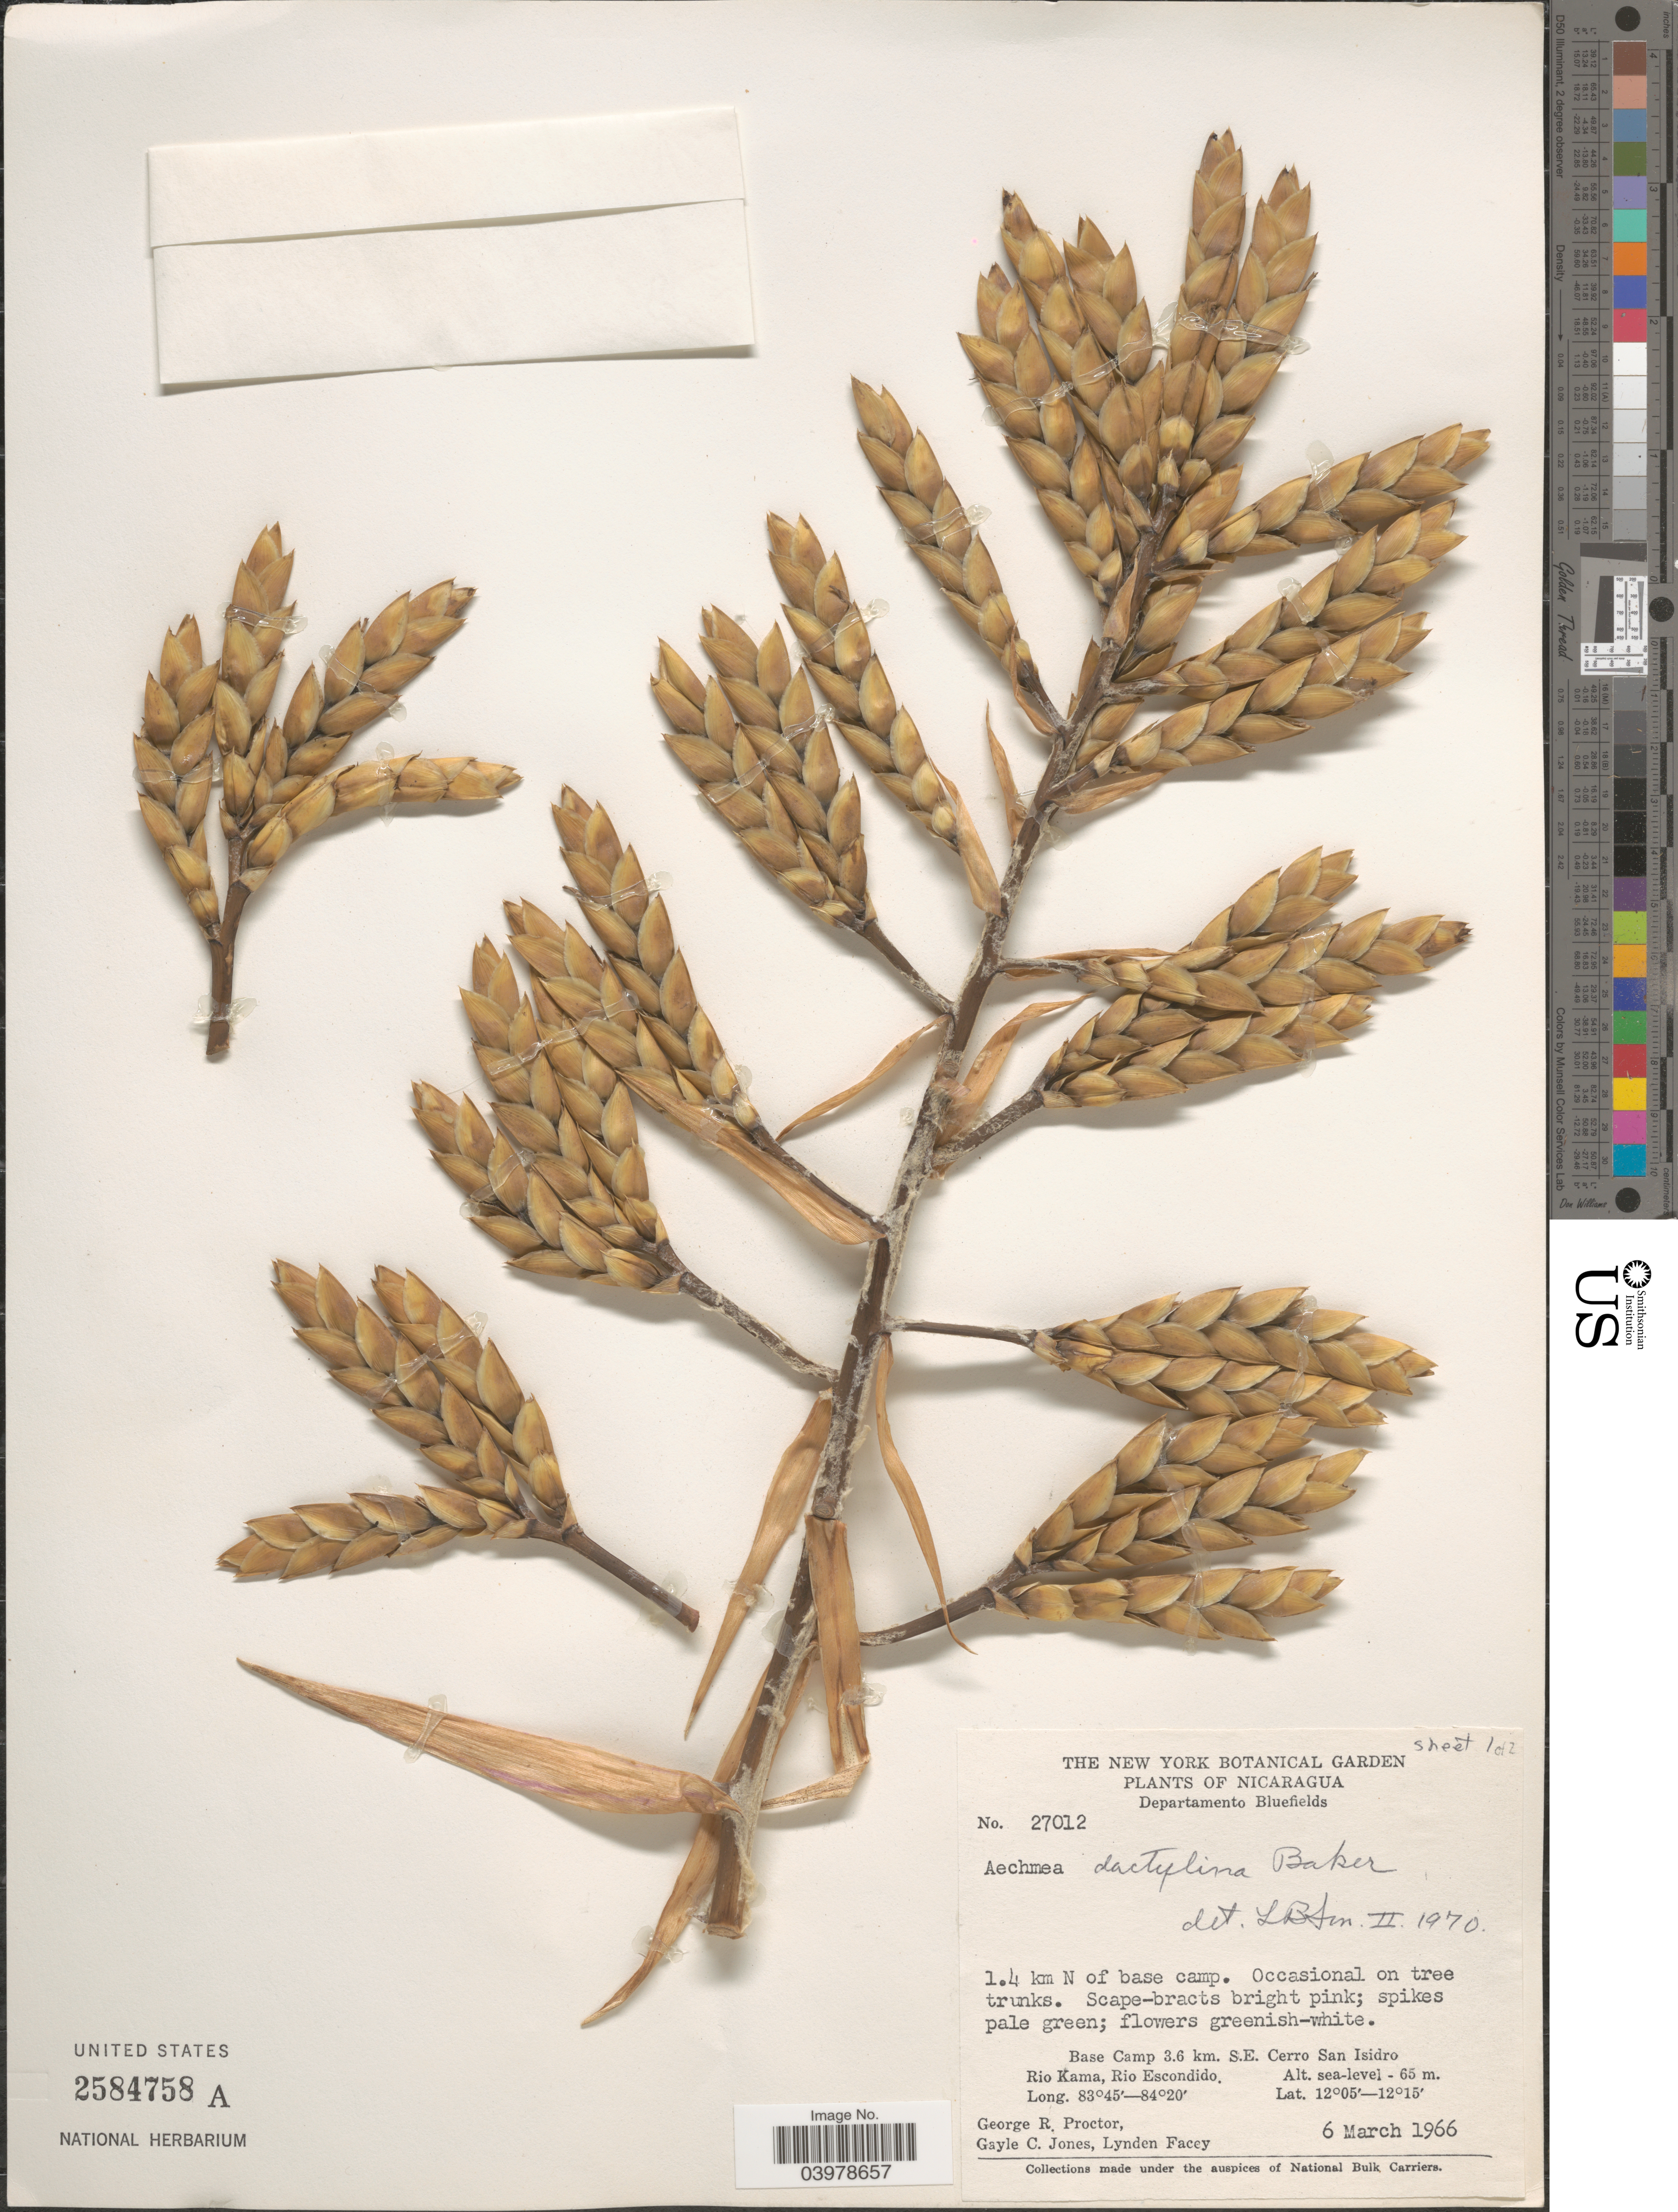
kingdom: Plantae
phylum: Tracheophyta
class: Liliopsida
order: Poales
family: Bromeliaceae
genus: Aechmea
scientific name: Aechmea dactylina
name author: Baker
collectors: G. R. Proctor, G. C. Jones & L. Facey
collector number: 27012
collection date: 1966-03-06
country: Nicaragua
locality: Departamento Bluefields. 1.4 km N of base camp. Base Camp 3.6 km. S.E. Cerro San Isidro. Rio Kama, Rio Escondido.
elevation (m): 0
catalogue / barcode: US 2584758A